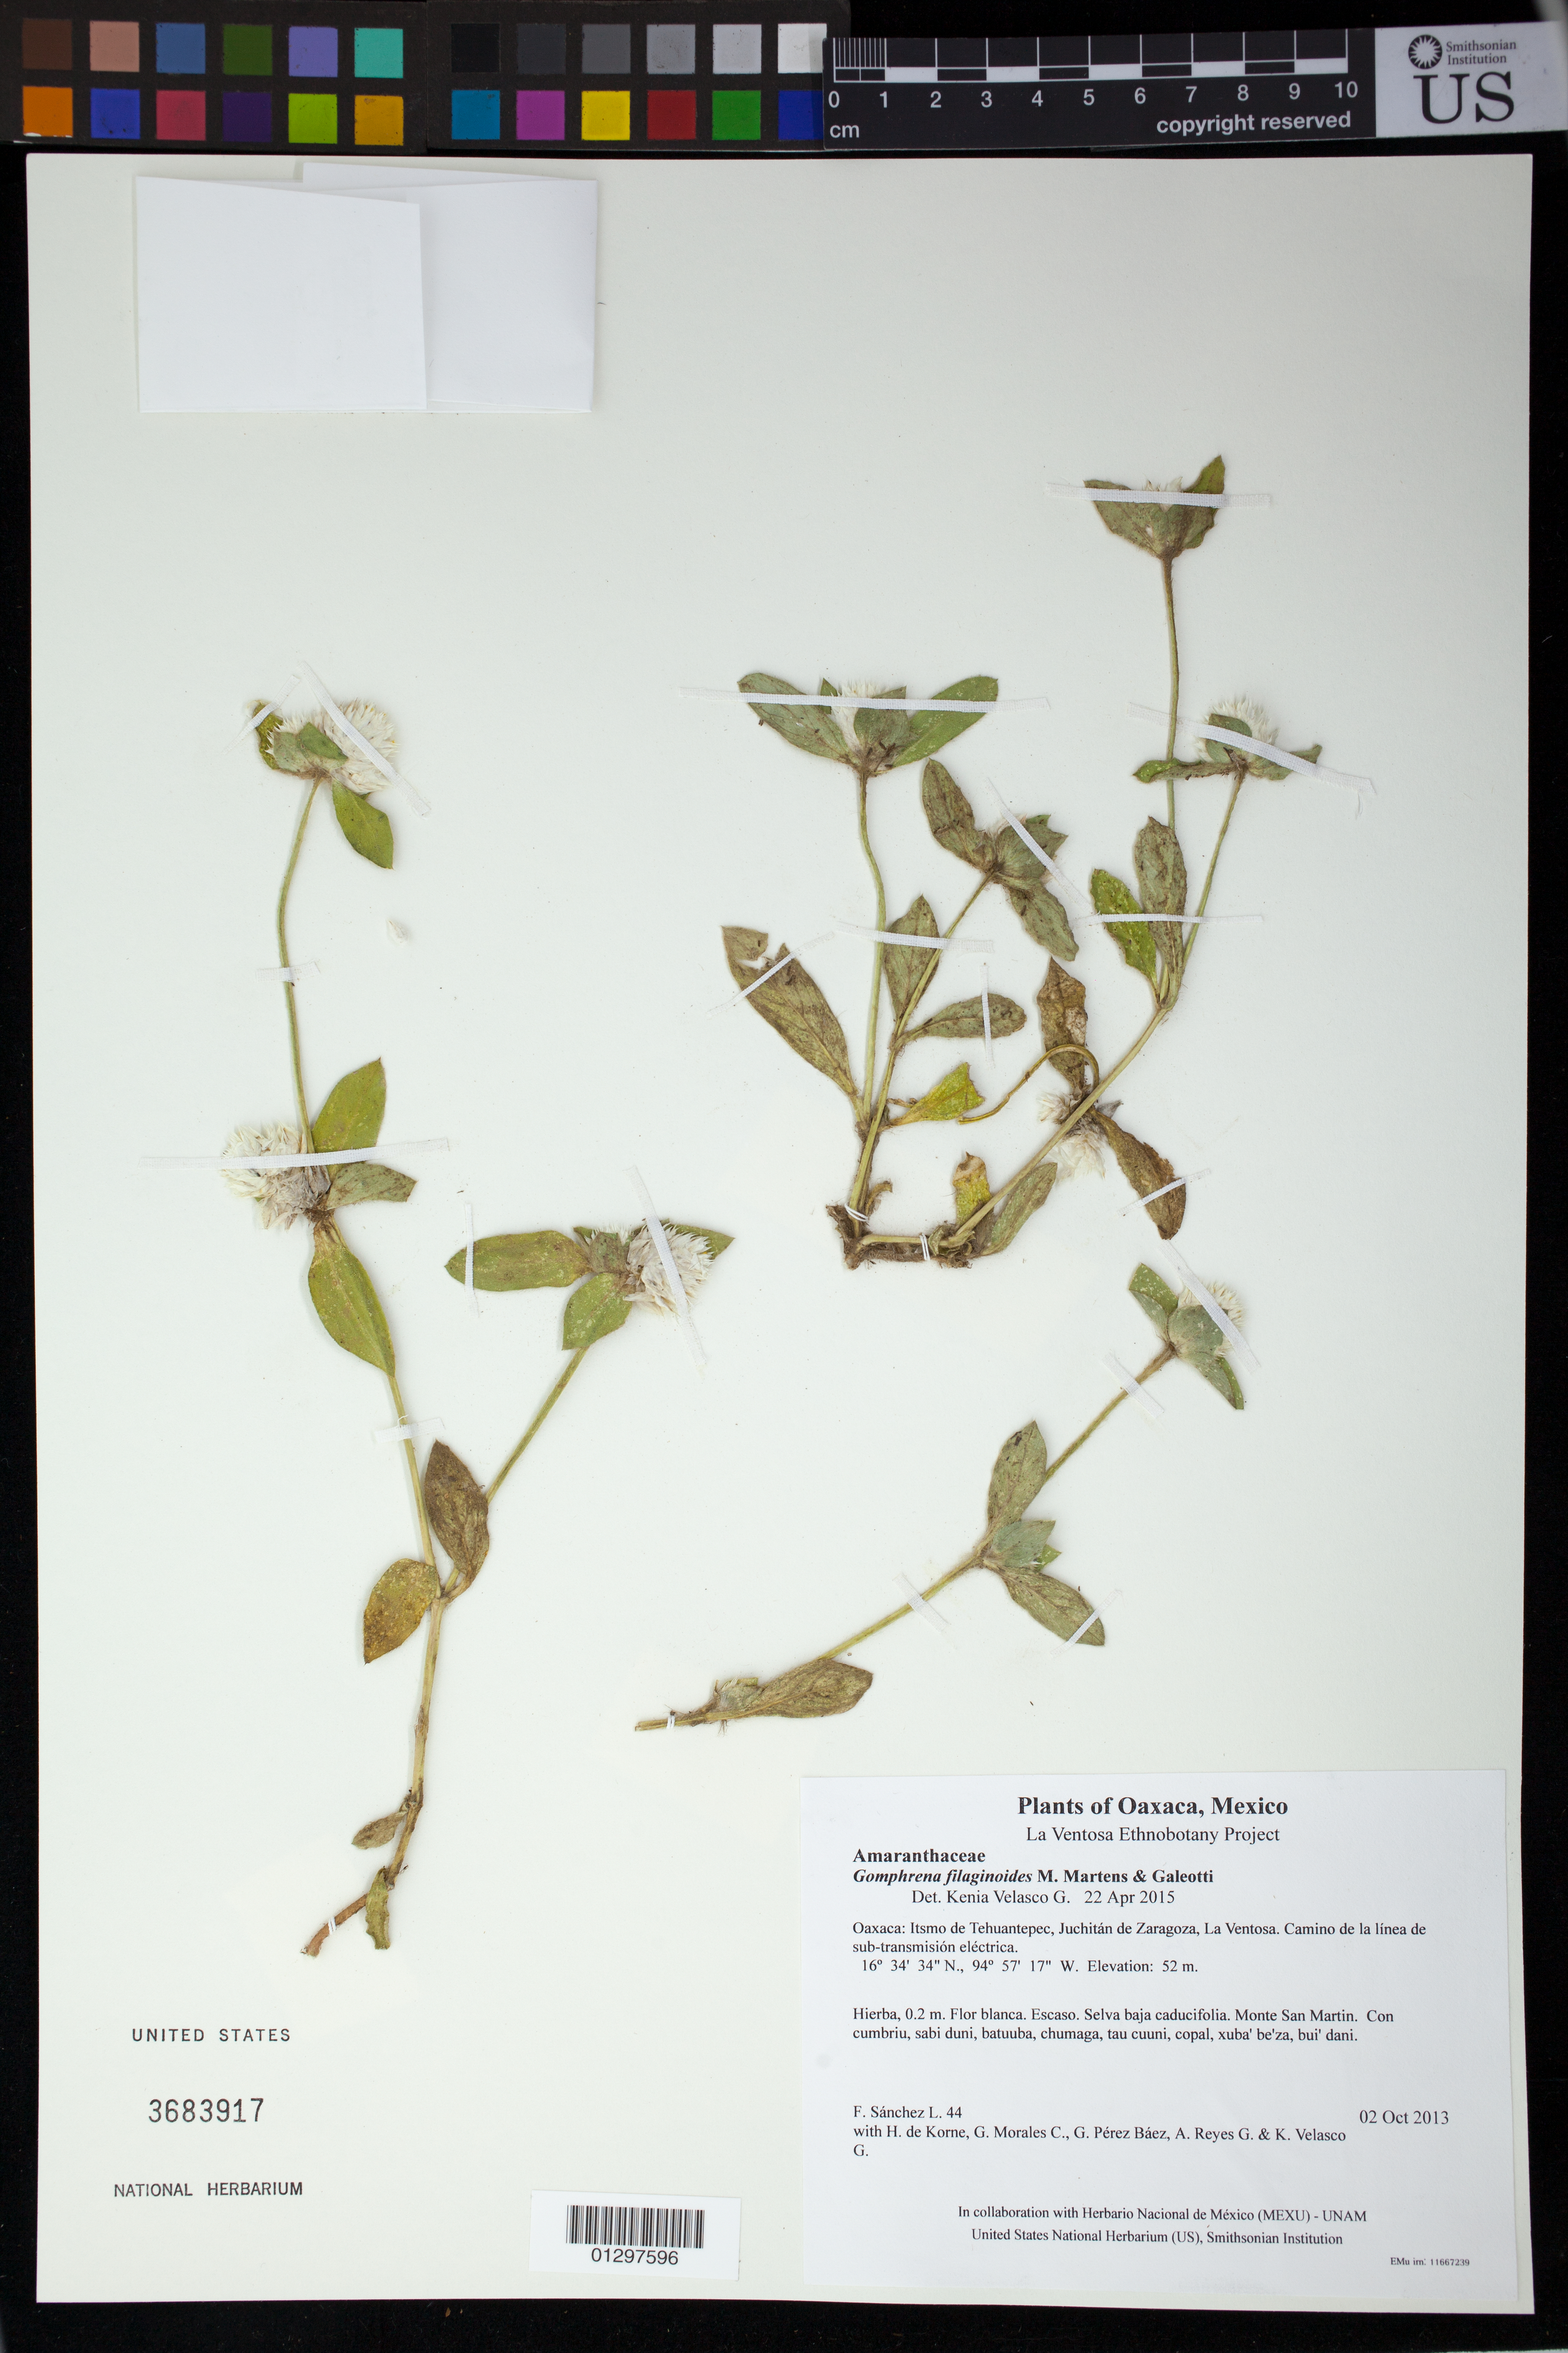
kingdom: Plantae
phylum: Tracheophyta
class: Magnoliopsida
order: Caryophyllales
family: Amaranthaceae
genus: Gomphrena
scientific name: Gomphrena filaginoides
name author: M. Martens & Galeotti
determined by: Velasco G., Kenia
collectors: F. Sánchez L., H. de Korne, G. Morales C., G. Pérez Báez, A. Reyes G. & K. Velasco G.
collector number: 44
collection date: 2013-10-02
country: Mexico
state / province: Oaxaca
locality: Itsmo de Tehuantepec, Juchitán de Zaragoza, La Ventosa. Camino de la línea de sub-transmisión eléctrica.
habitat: Selva baja caducifolia. Monte San Martin.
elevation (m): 52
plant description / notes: MEXU, SERO, US; Guixi bandaga. 0.2 m. Guie' naquichi'. Huaxie'.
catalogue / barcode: US 3683917